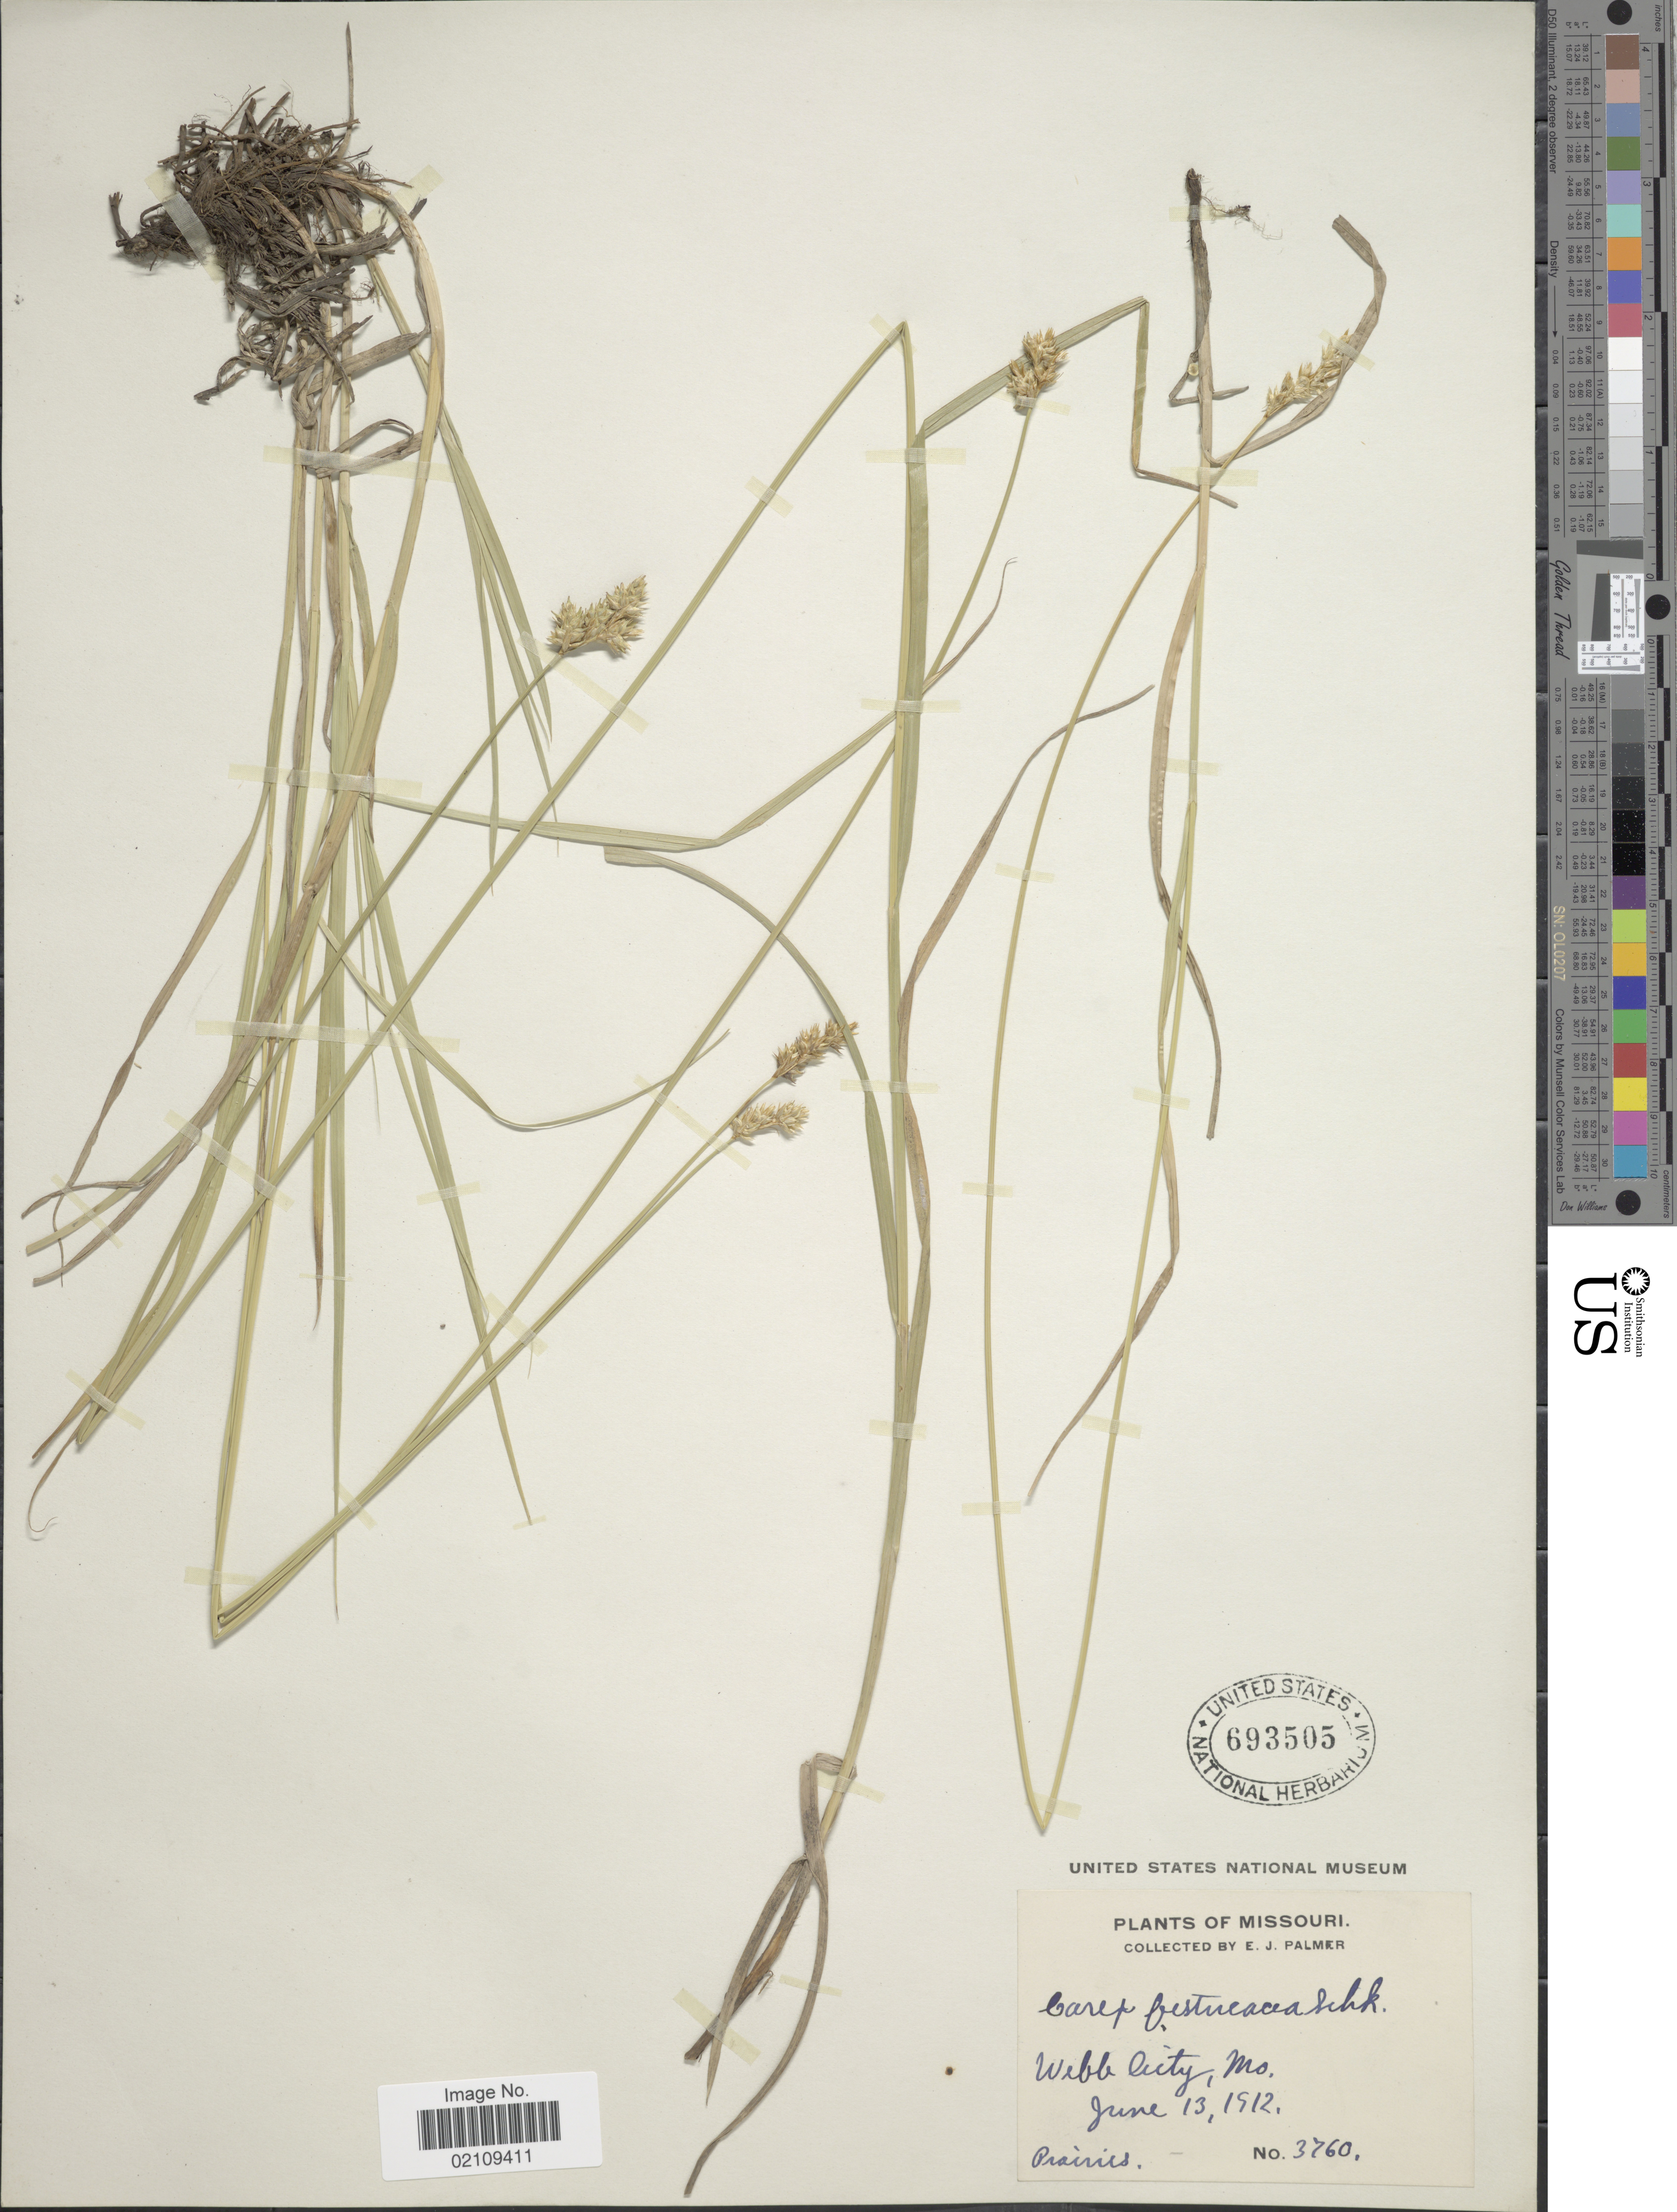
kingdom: Plantae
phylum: Tracheophyta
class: Liliopsida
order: Poales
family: Cyperaceae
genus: Carex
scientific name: Carex festucacea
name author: Willd.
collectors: E. J. Palmer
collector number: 3760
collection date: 1912-06-13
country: United States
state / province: Missouri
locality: Webbe City, Prairies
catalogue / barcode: US 693505